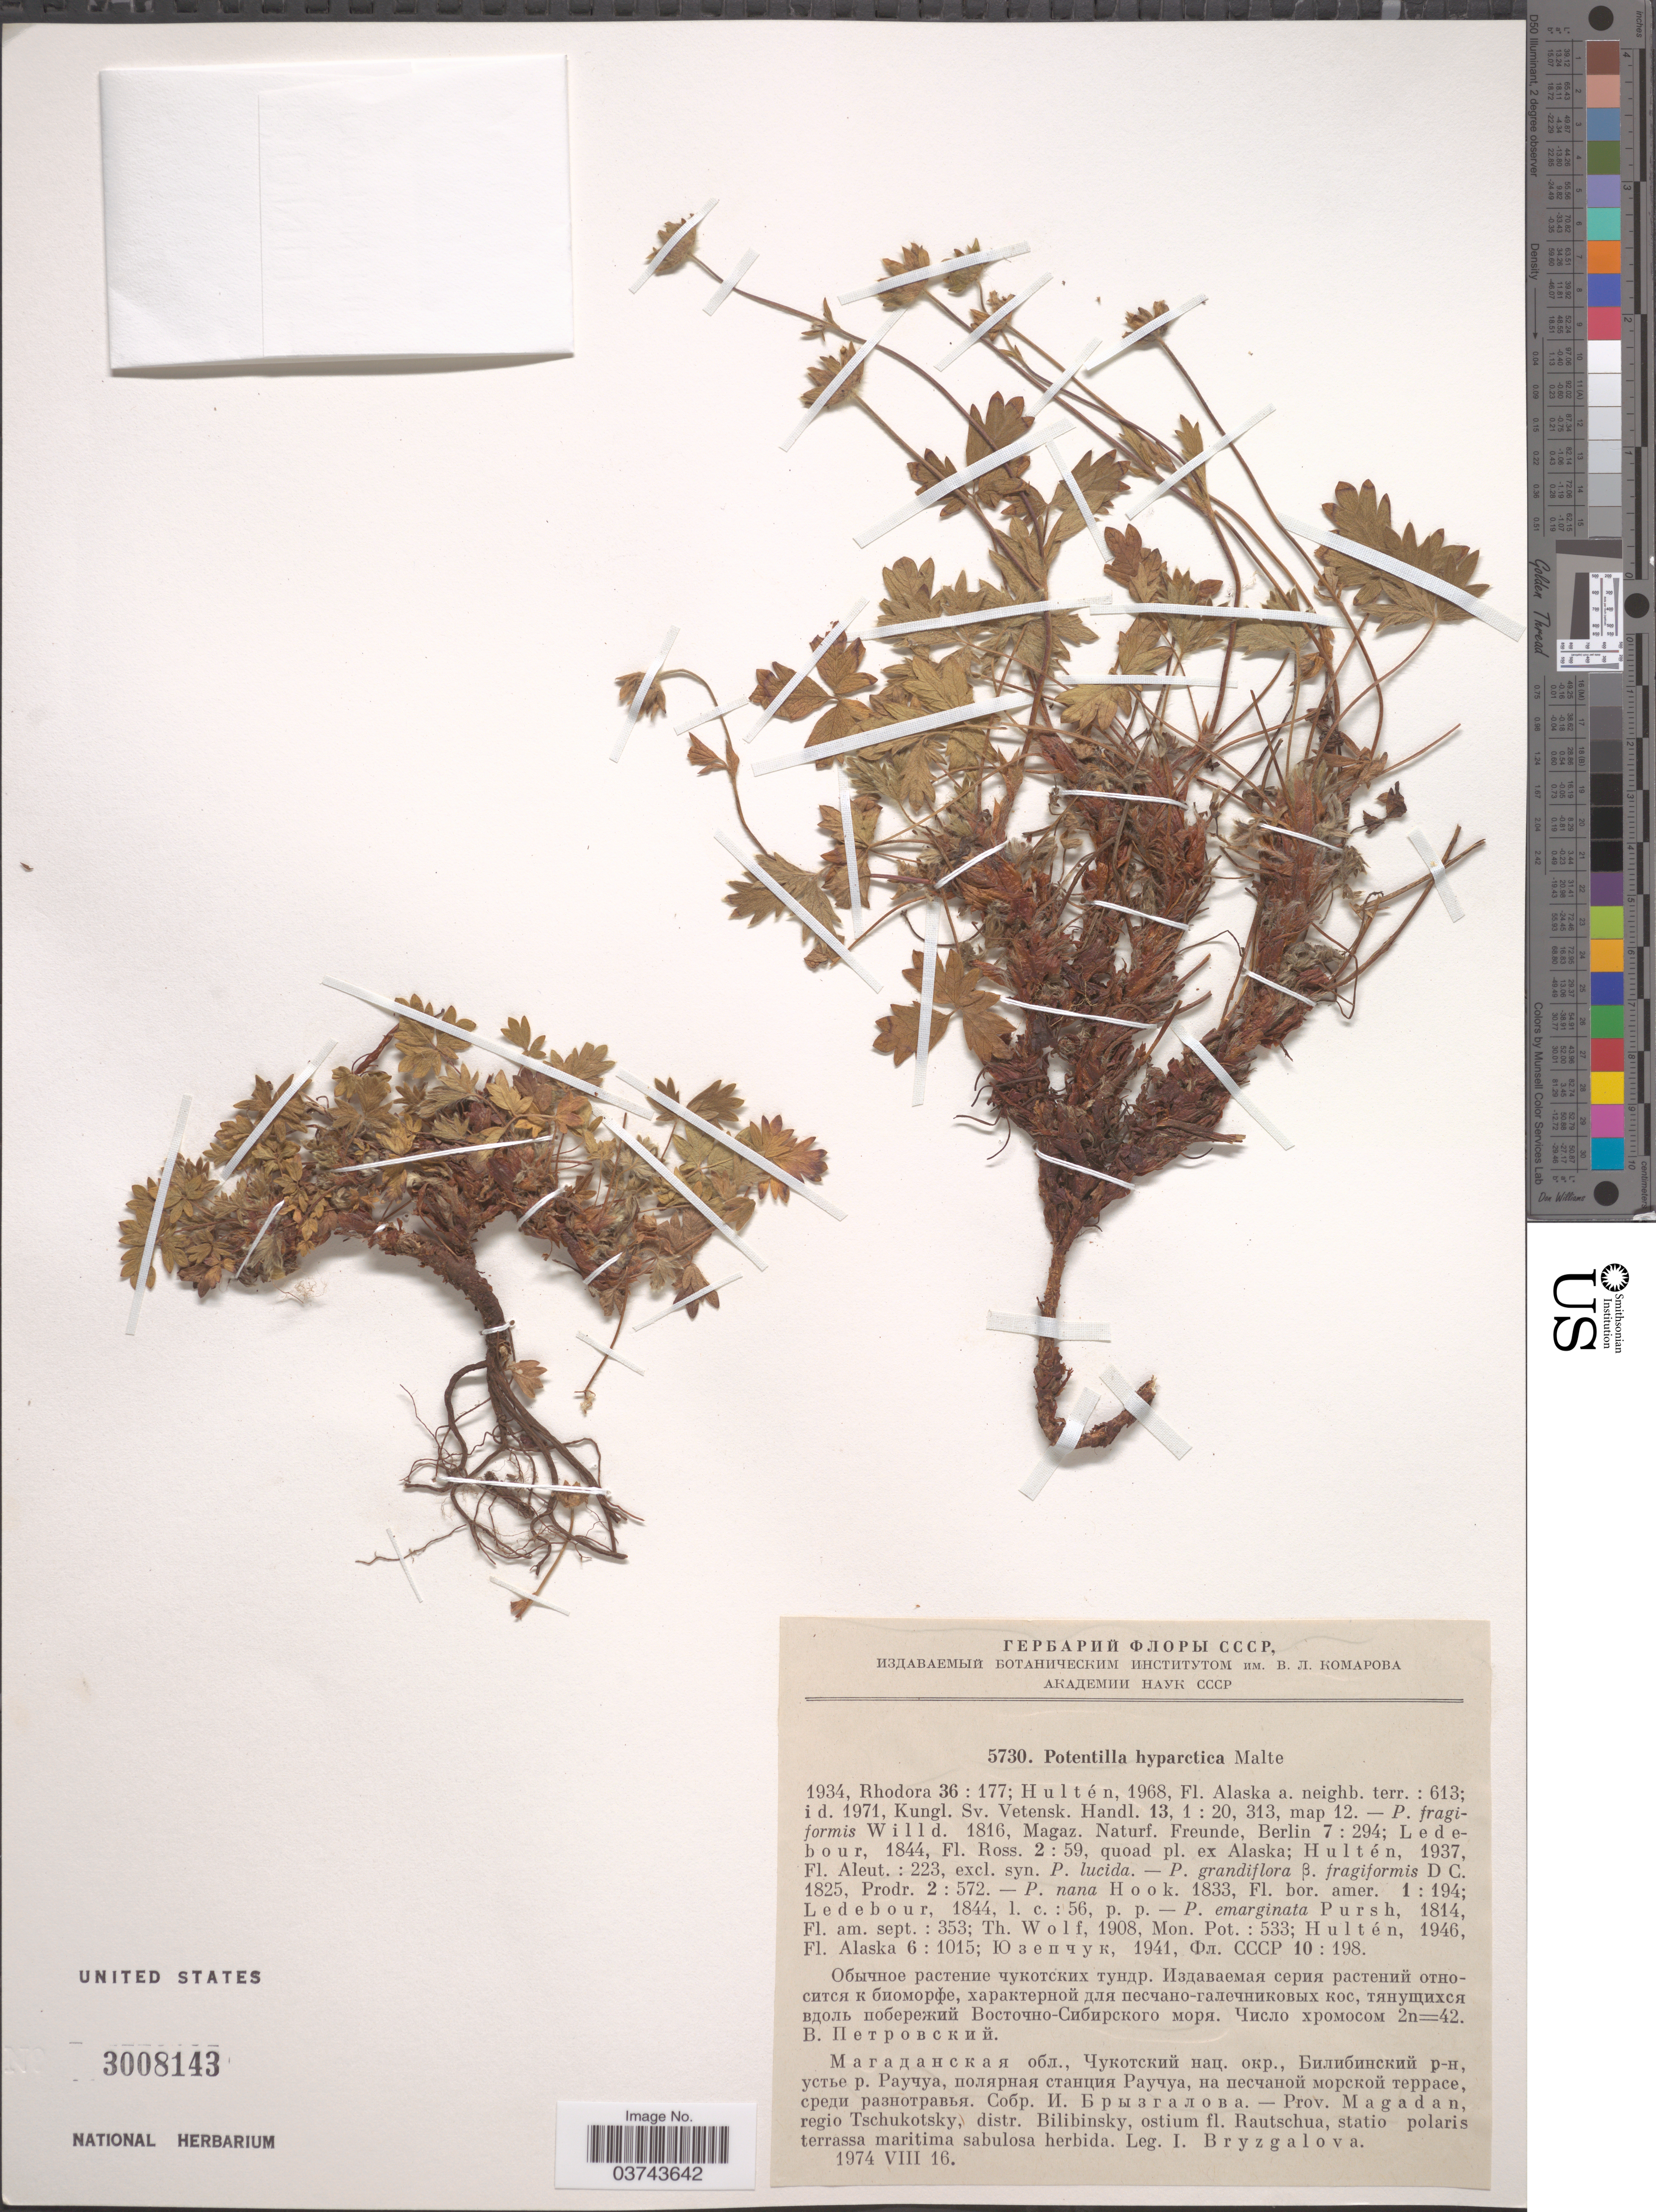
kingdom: Plantae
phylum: Tracheophyta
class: Magnoliopsida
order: Rosales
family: Rosaceae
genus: Potentilla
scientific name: Potentilla hyparctica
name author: Malte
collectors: I. Bryzgalova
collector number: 5730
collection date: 1974-08-16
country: Russian Federation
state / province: Magadan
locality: Regio Tschukotsky, distr. Bilibinsky, ostium fl. Rautschua, statio polaris terrassa maritima sabulosa herbida.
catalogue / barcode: US 3008143